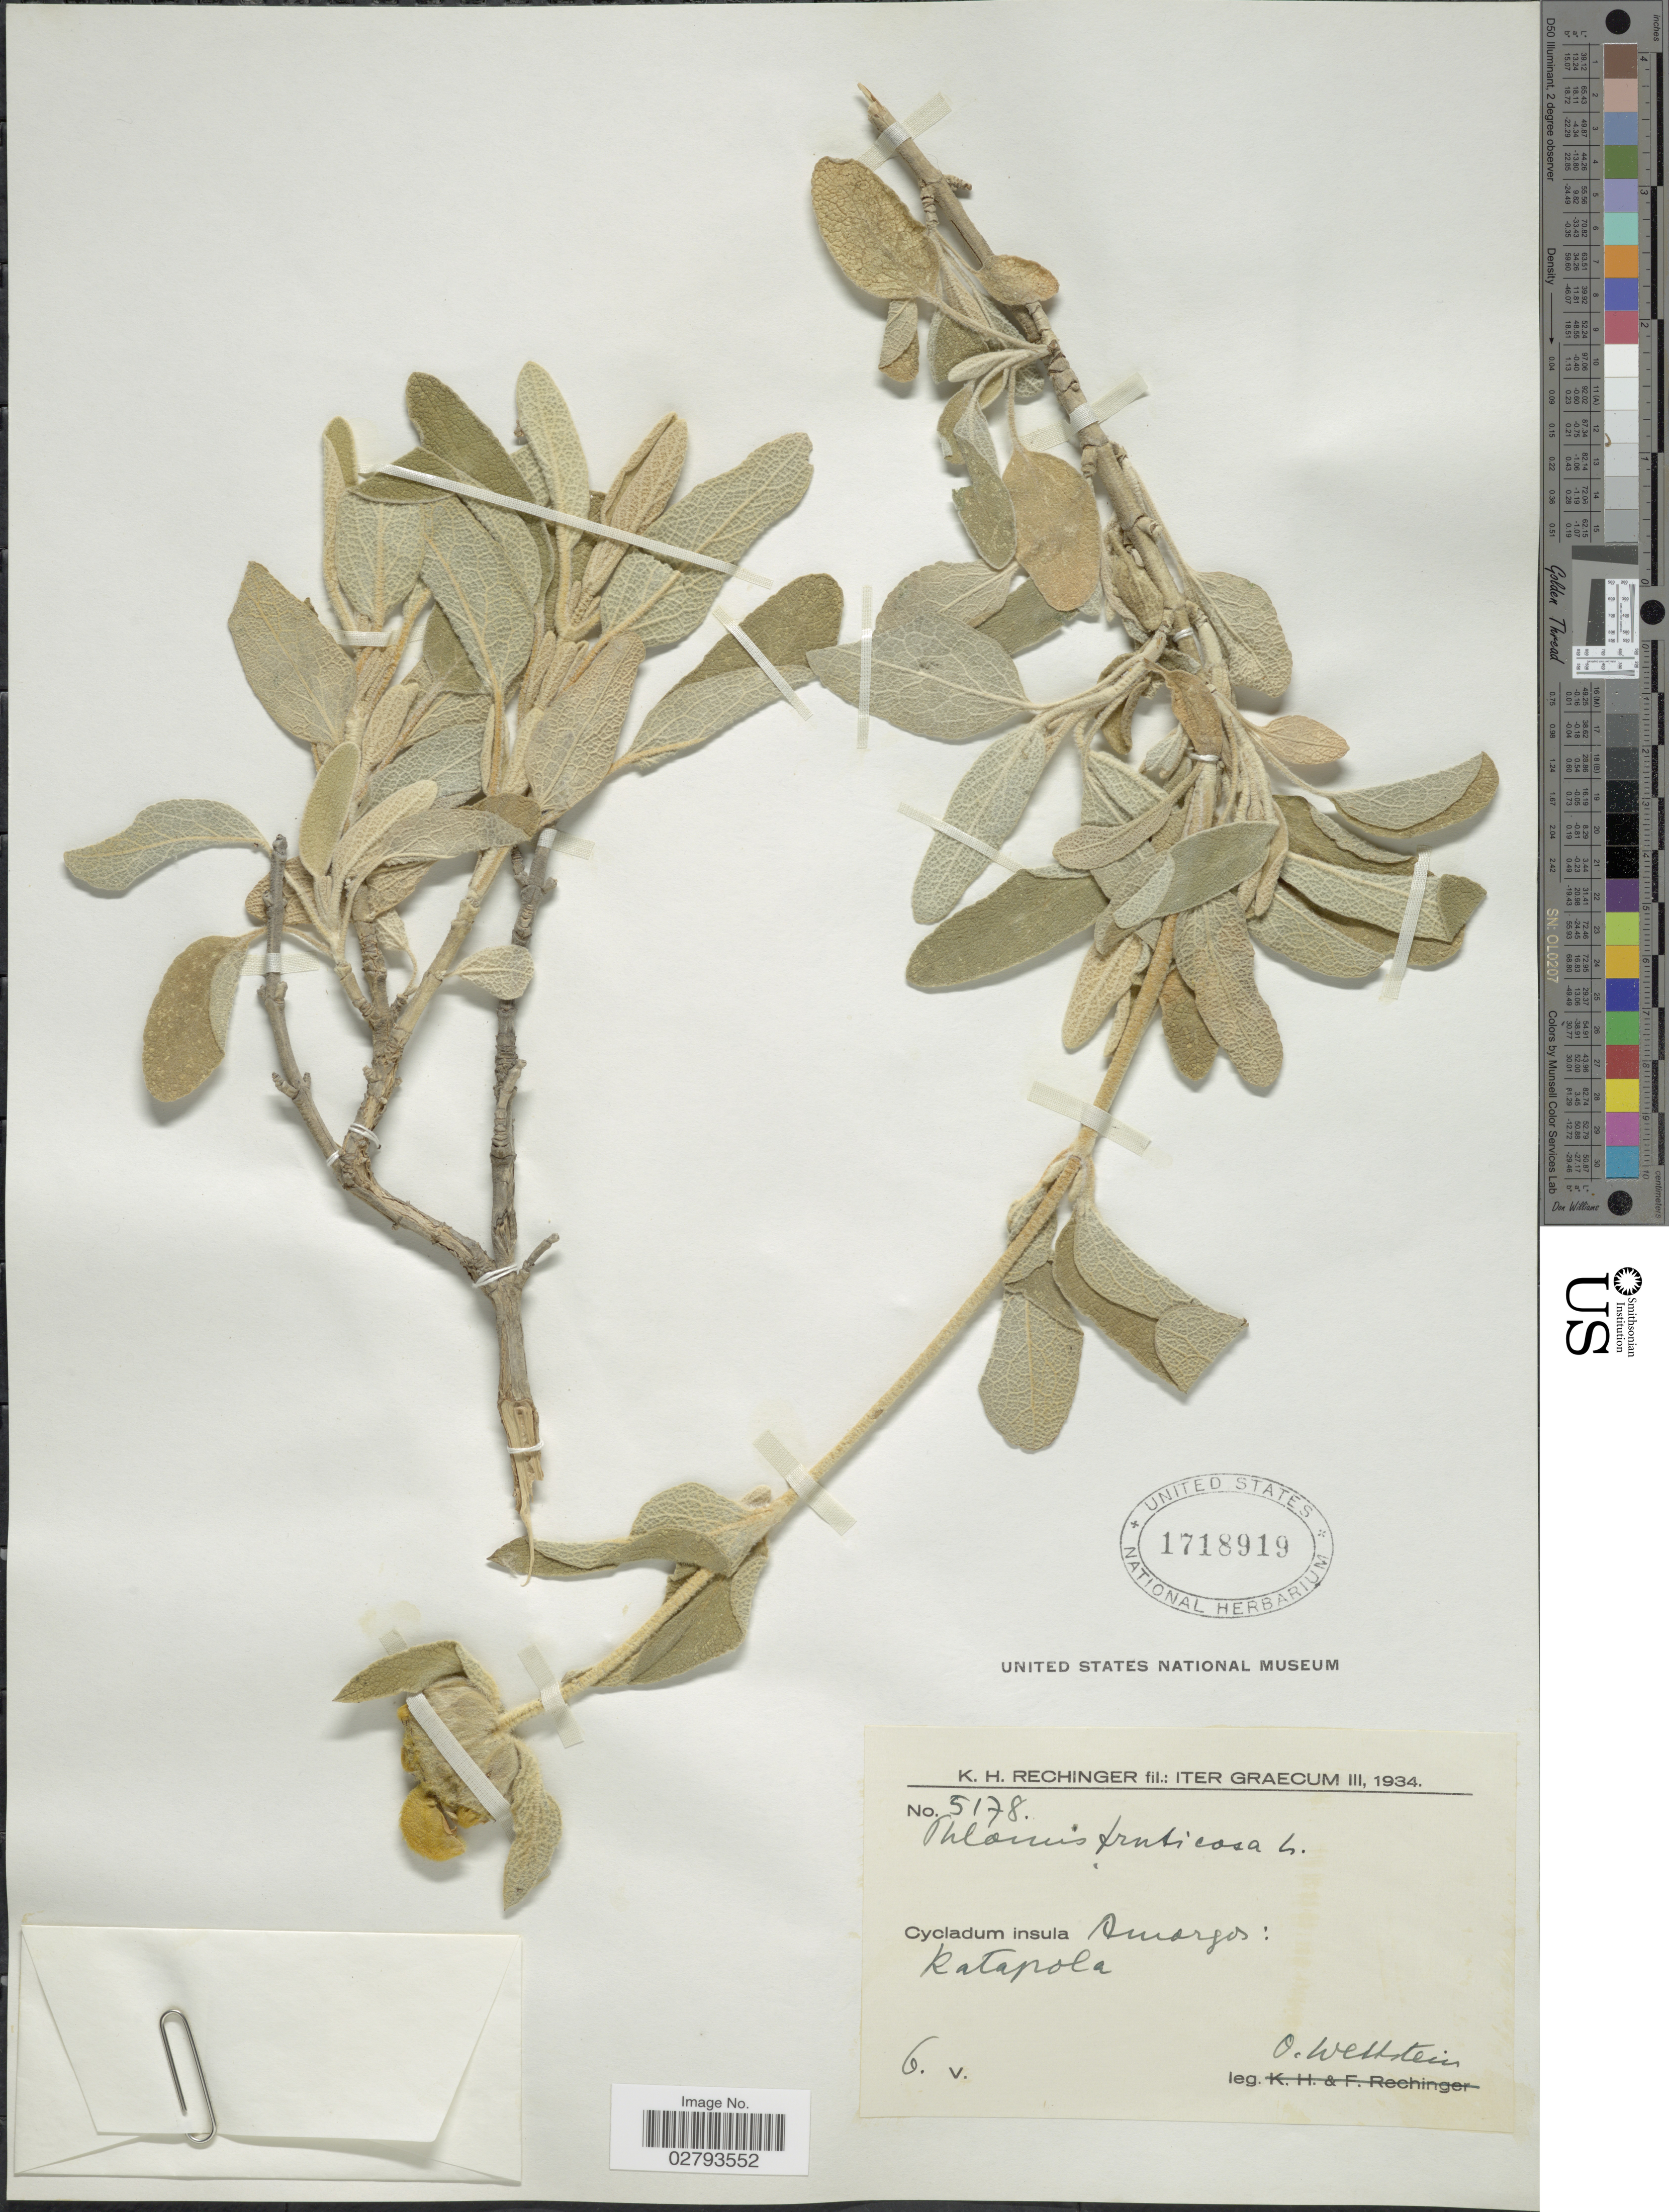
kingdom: Plantae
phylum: Tracheophyta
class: Magnoliopsida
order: Lamiales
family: Lamiaceae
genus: Phlomis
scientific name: Phlomis fruticosa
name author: L.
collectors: O. Wettstein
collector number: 5178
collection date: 1934-05-06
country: Greece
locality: Cycladum insula Amorgos: Katapola.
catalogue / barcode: US 1718919